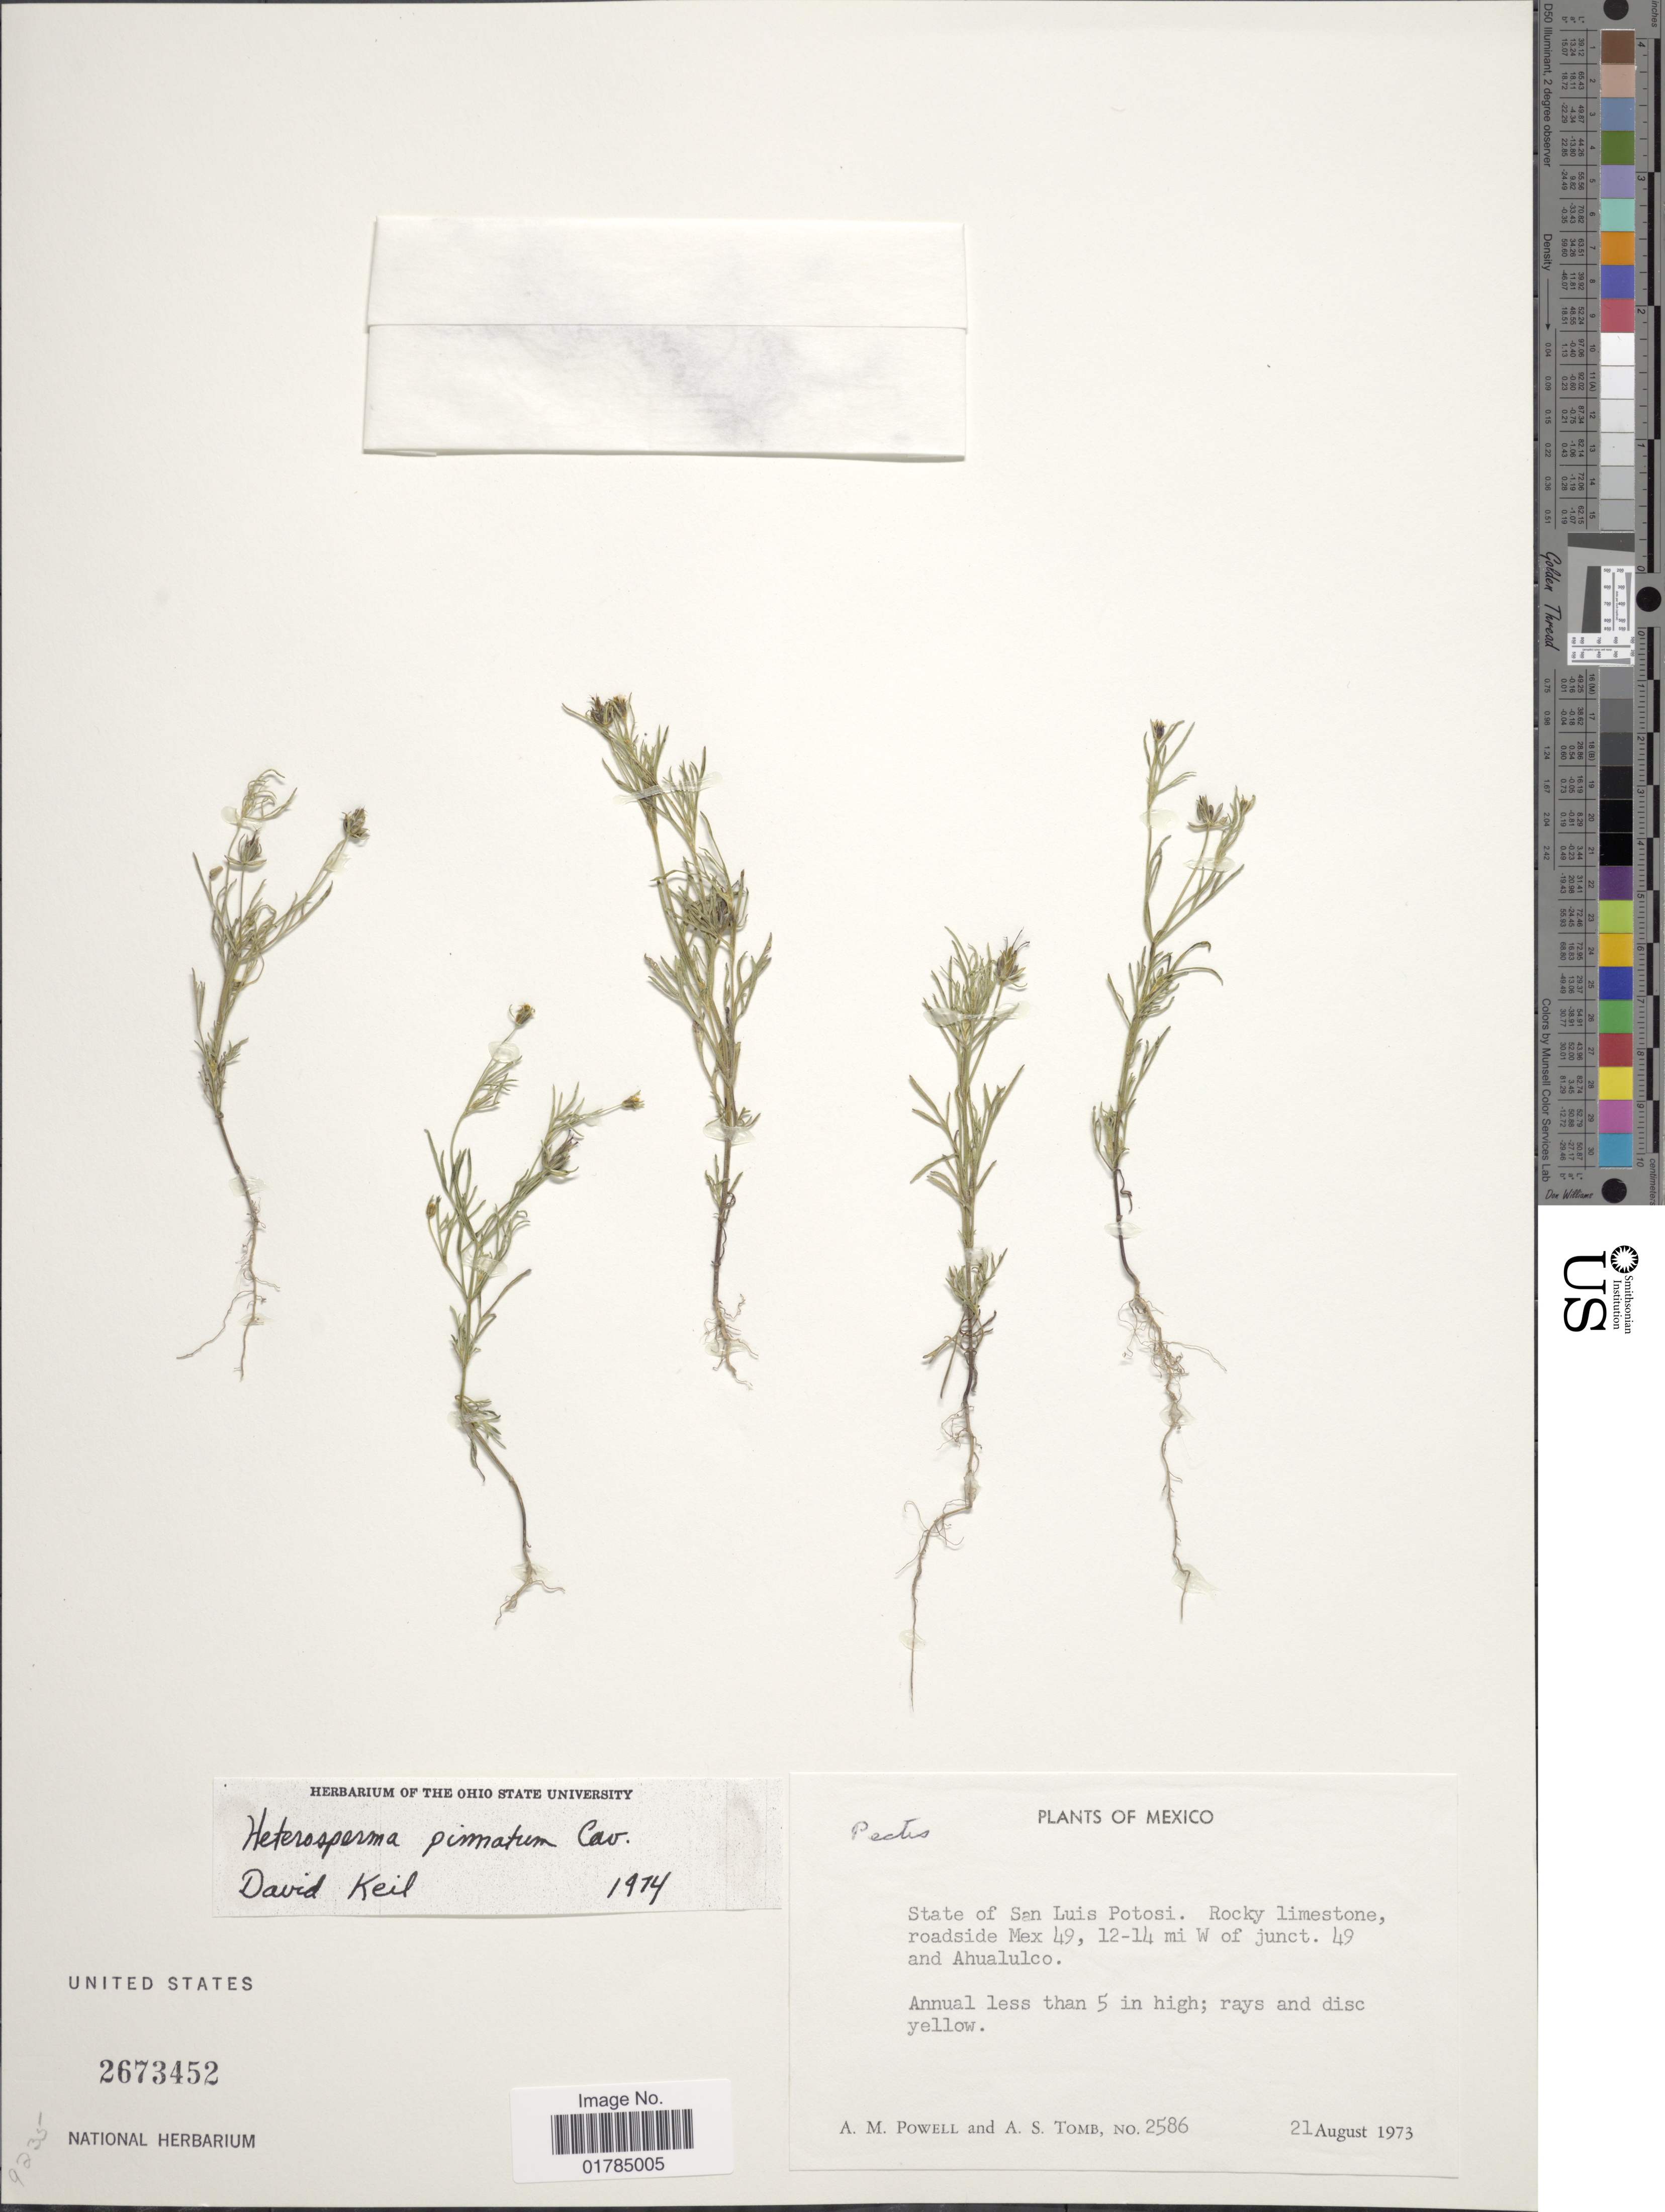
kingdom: Plantae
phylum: Tracheophyta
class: Magnoliopsida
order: Asterales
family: Asteraceae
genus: Heterosperma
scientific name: Heterosperma pinnatum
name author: Cav.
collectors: A. M. Powell & A. Tomb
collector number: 2586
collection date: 1973-08-21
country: Mexico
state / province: San Luis Potosí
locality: Roadside Mex 49, 12-14 mi W of junct. 49 and Ahualulco.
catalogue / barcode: US 2673452